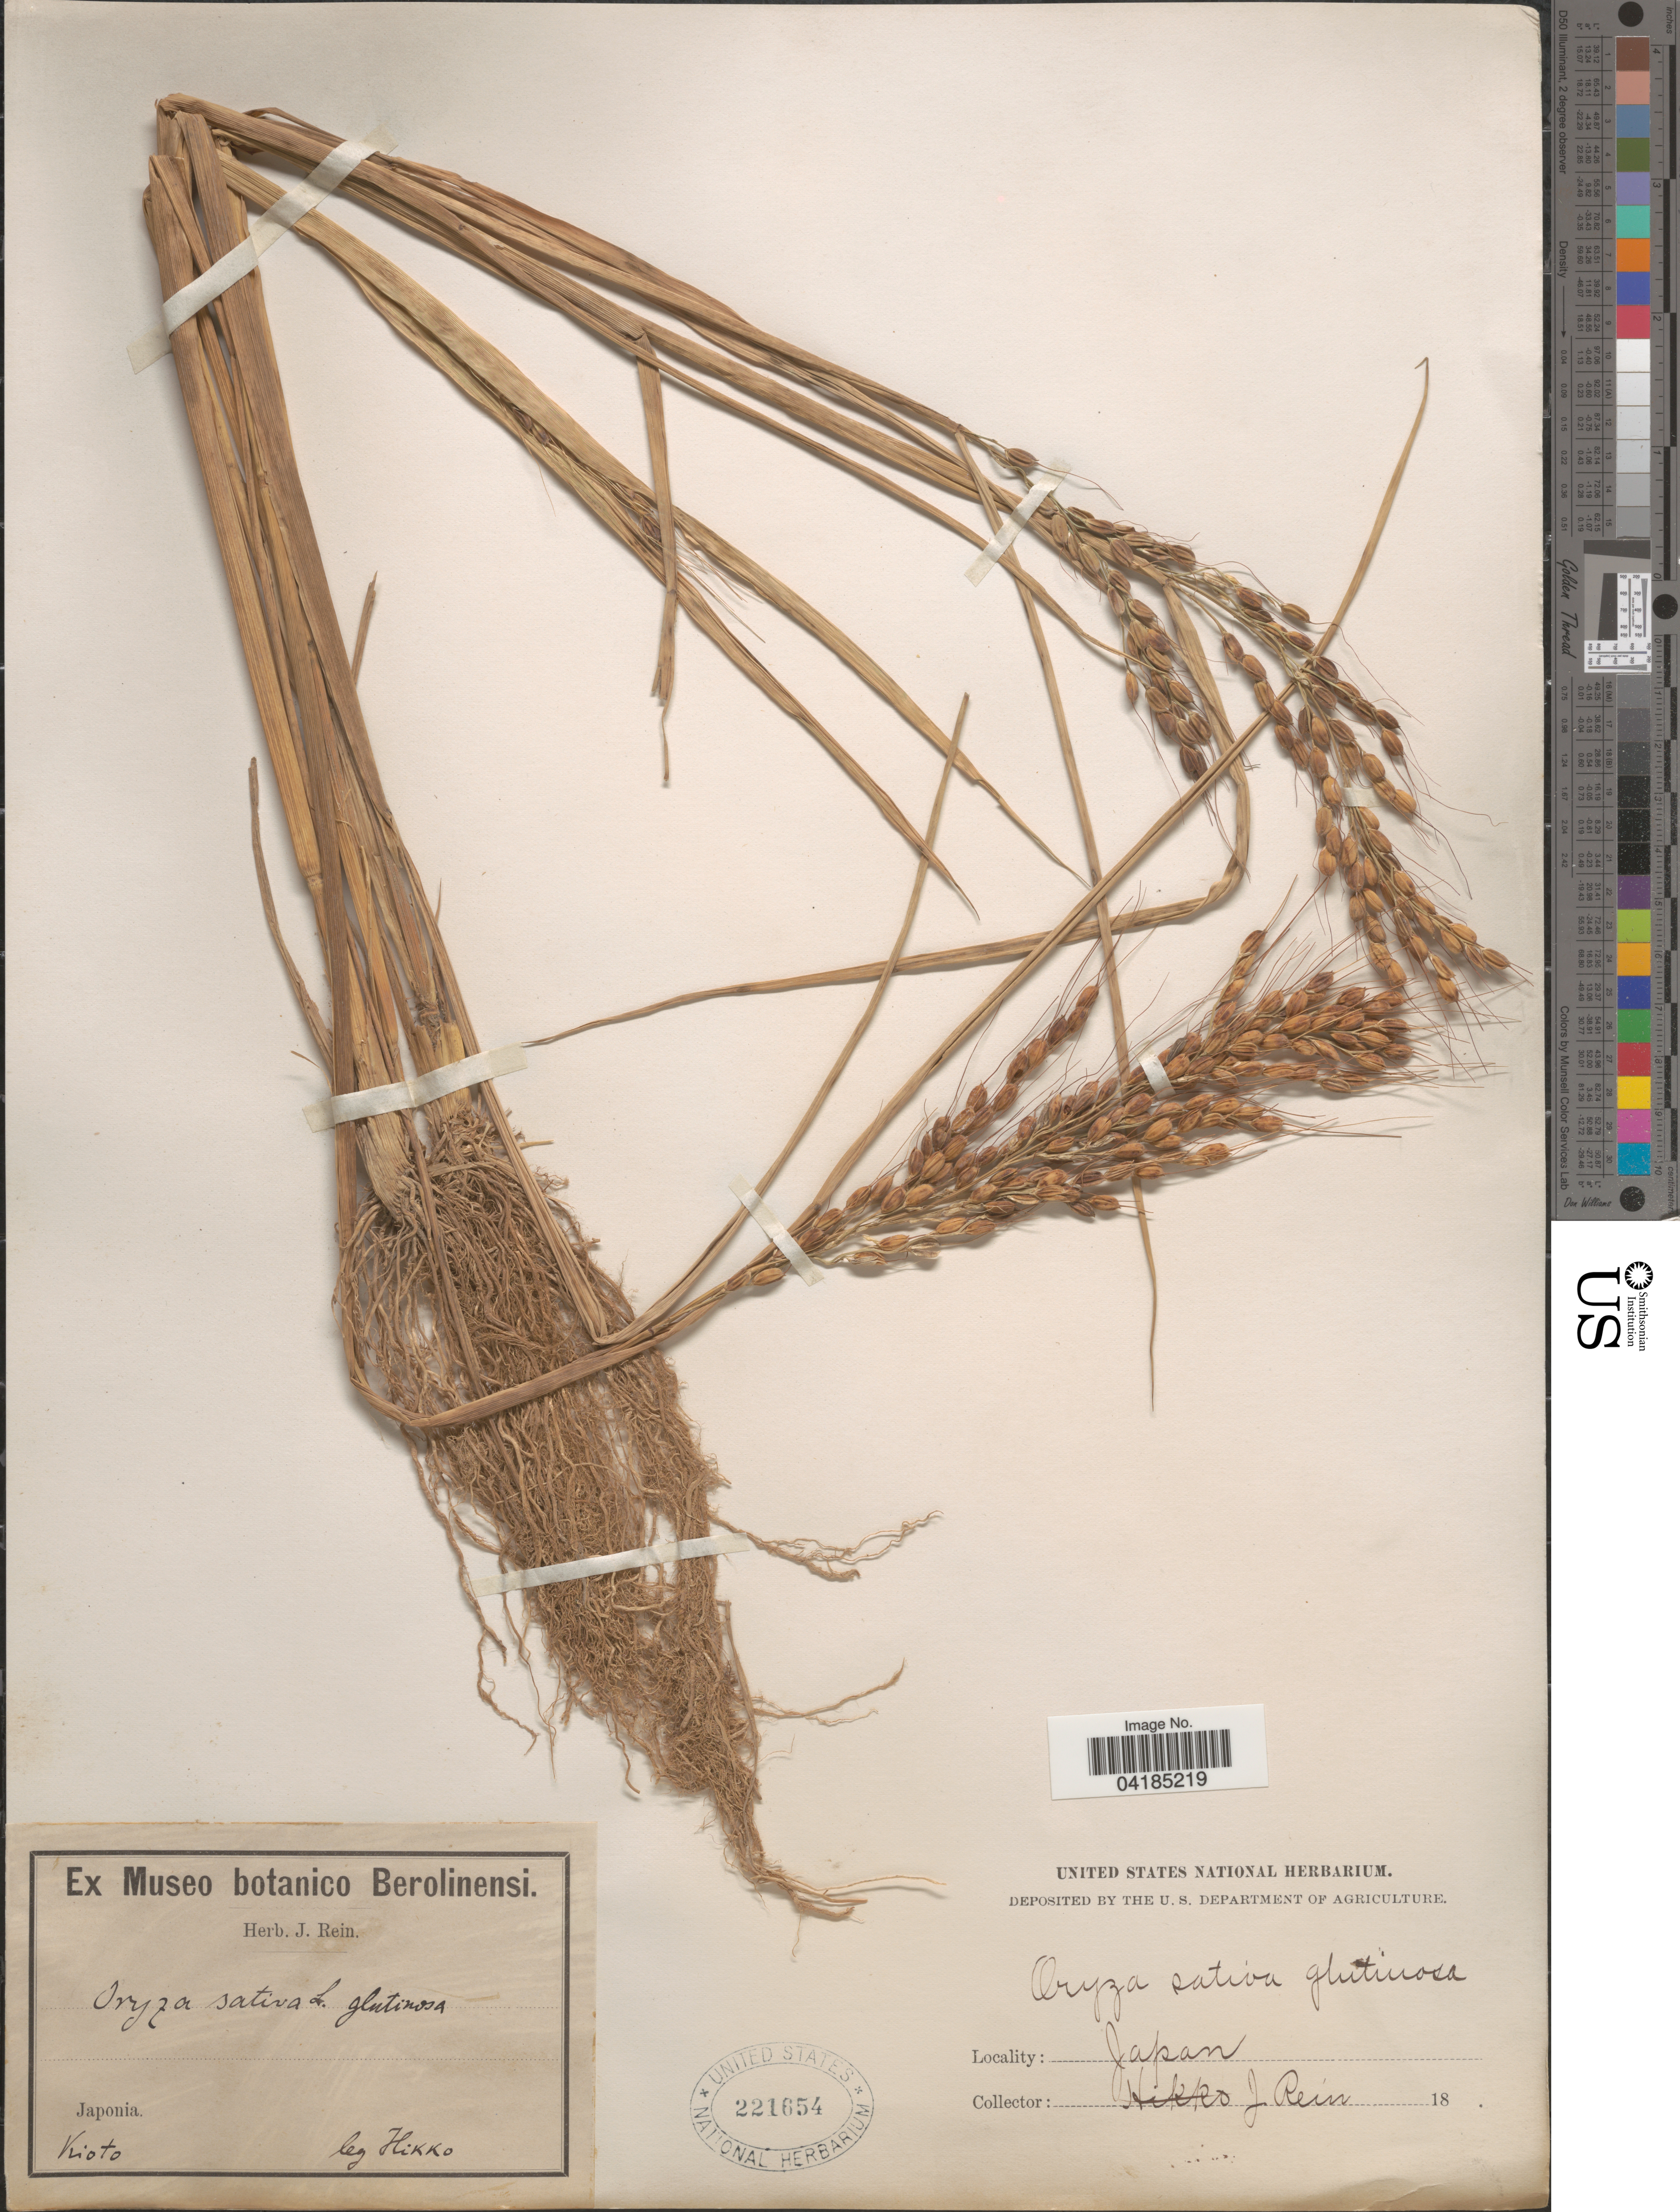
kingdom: Plantae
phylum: Tracheophyta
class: Liliopsida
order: Poales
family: Poaceae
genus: Oryza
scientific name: Oryza sativa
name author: L.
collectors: J. Rein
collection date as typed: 18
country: Japan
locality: Japonia. Kioto.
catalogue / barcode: US 221654